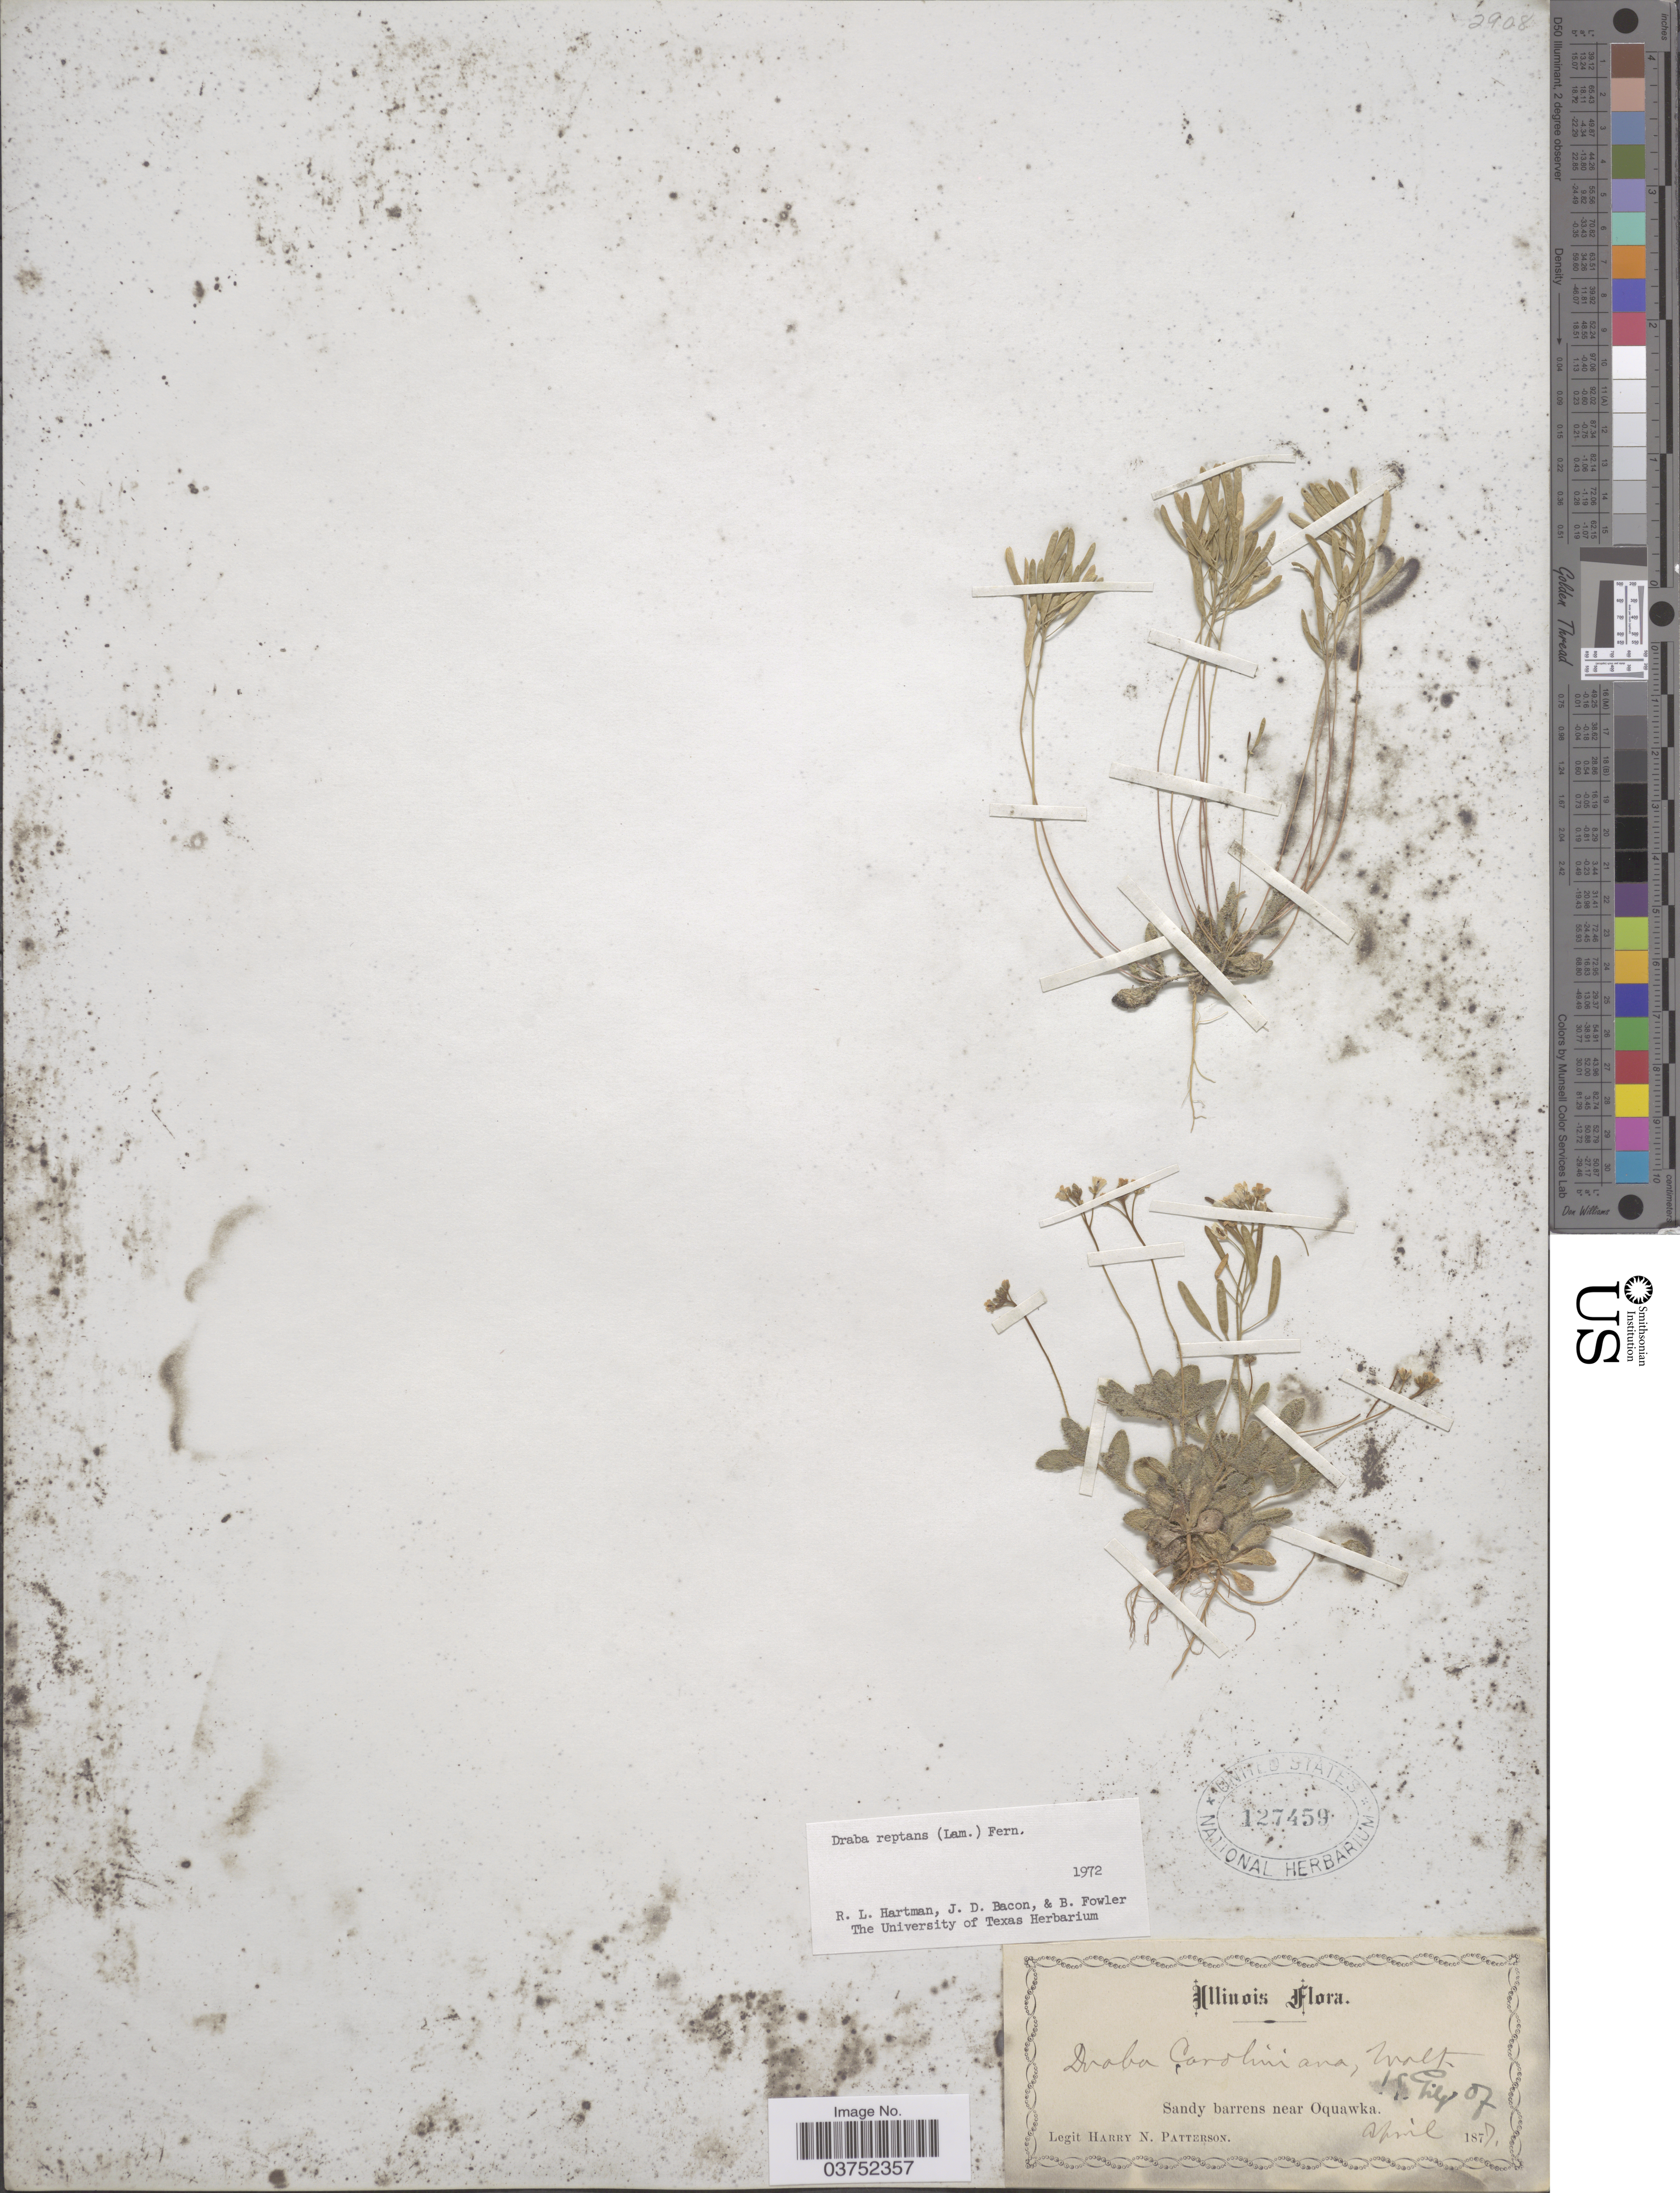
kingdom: Plantae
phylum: Tracheophyta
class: Magnoliopsida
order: Brassicales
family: Brassicaceae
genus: Draba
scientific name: Draba reptans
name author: (Lam.) Fernald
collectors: H. N. Patterson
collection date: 1877-04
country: United States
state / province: Illinois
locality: Sandy barrens near Oquawka.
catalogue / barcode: US 127459